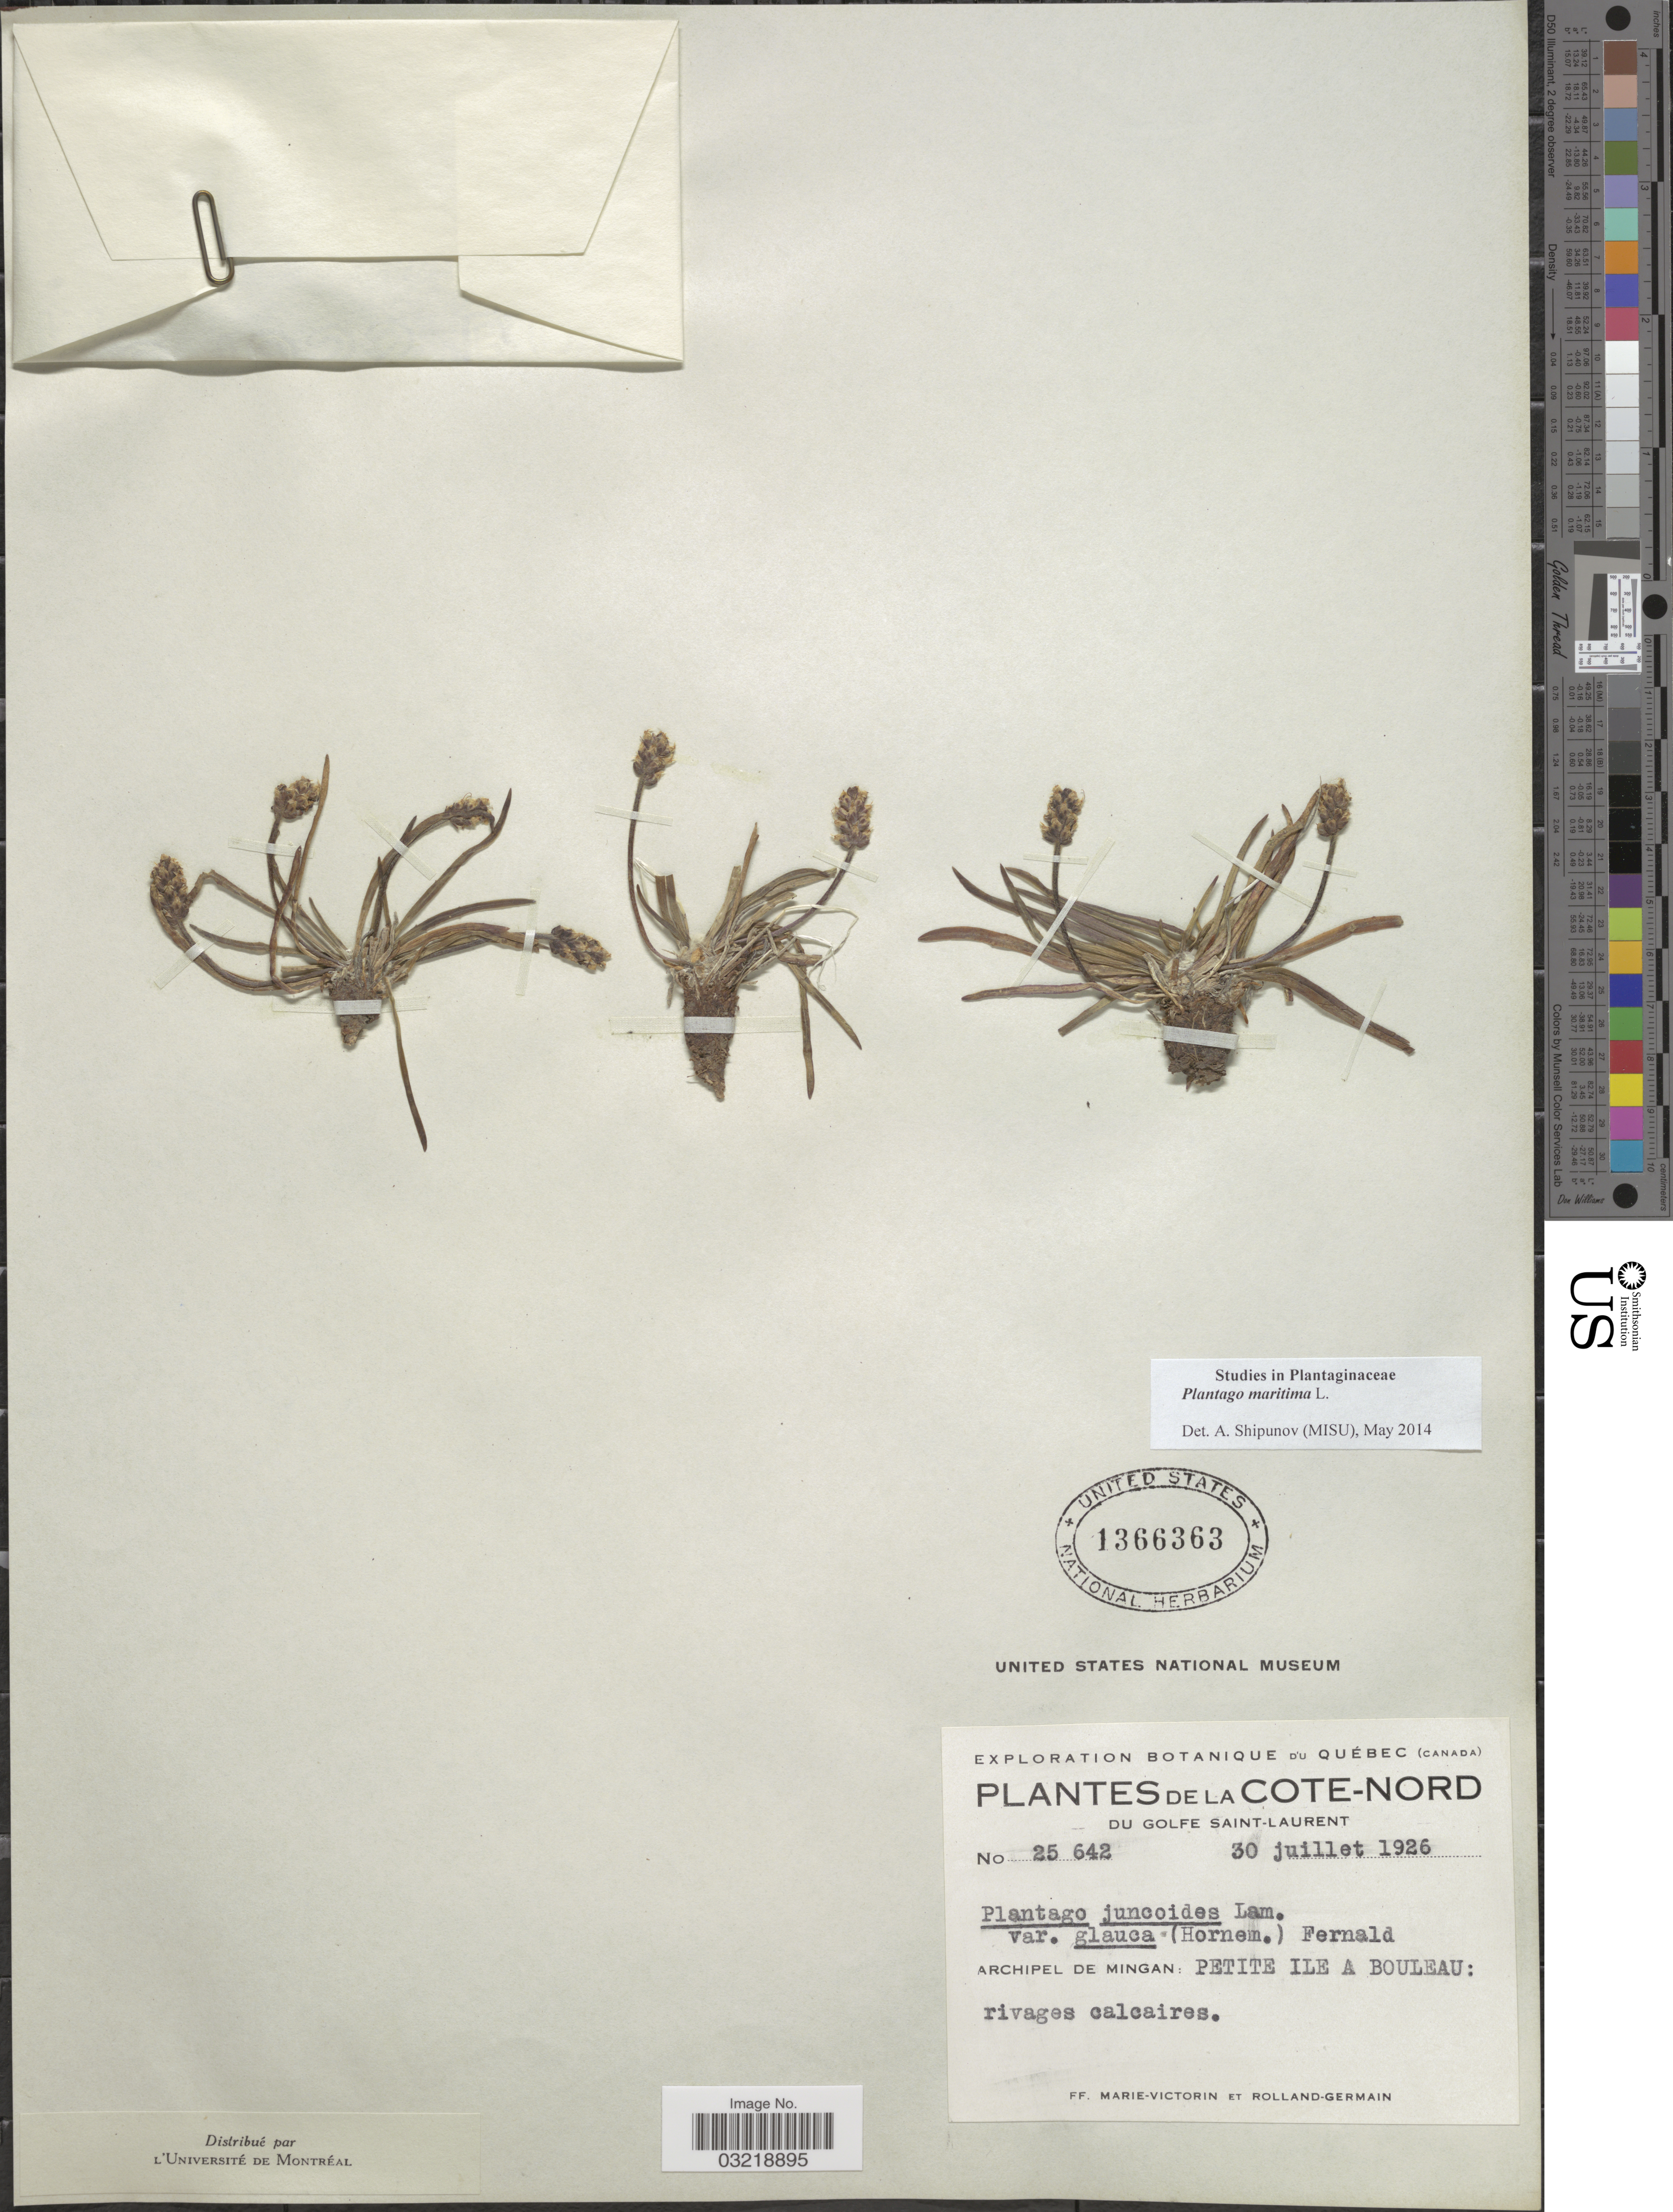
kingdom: Plantae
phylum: Tracheophyta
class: Magnoliopsida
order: Lamiales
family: Plantaginaceae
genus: Plantago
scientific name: Plantago maritima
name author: L.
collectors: F. Marie-Victorin & Rolland-Germain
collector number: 25642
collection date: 1926-07-30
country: Canada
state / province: Quebec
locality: Cote-Nord. Du Golfe Saint-Laurent. Archipel de Mingan: Petite Ile a Bouleau.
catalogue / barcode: US 1366363